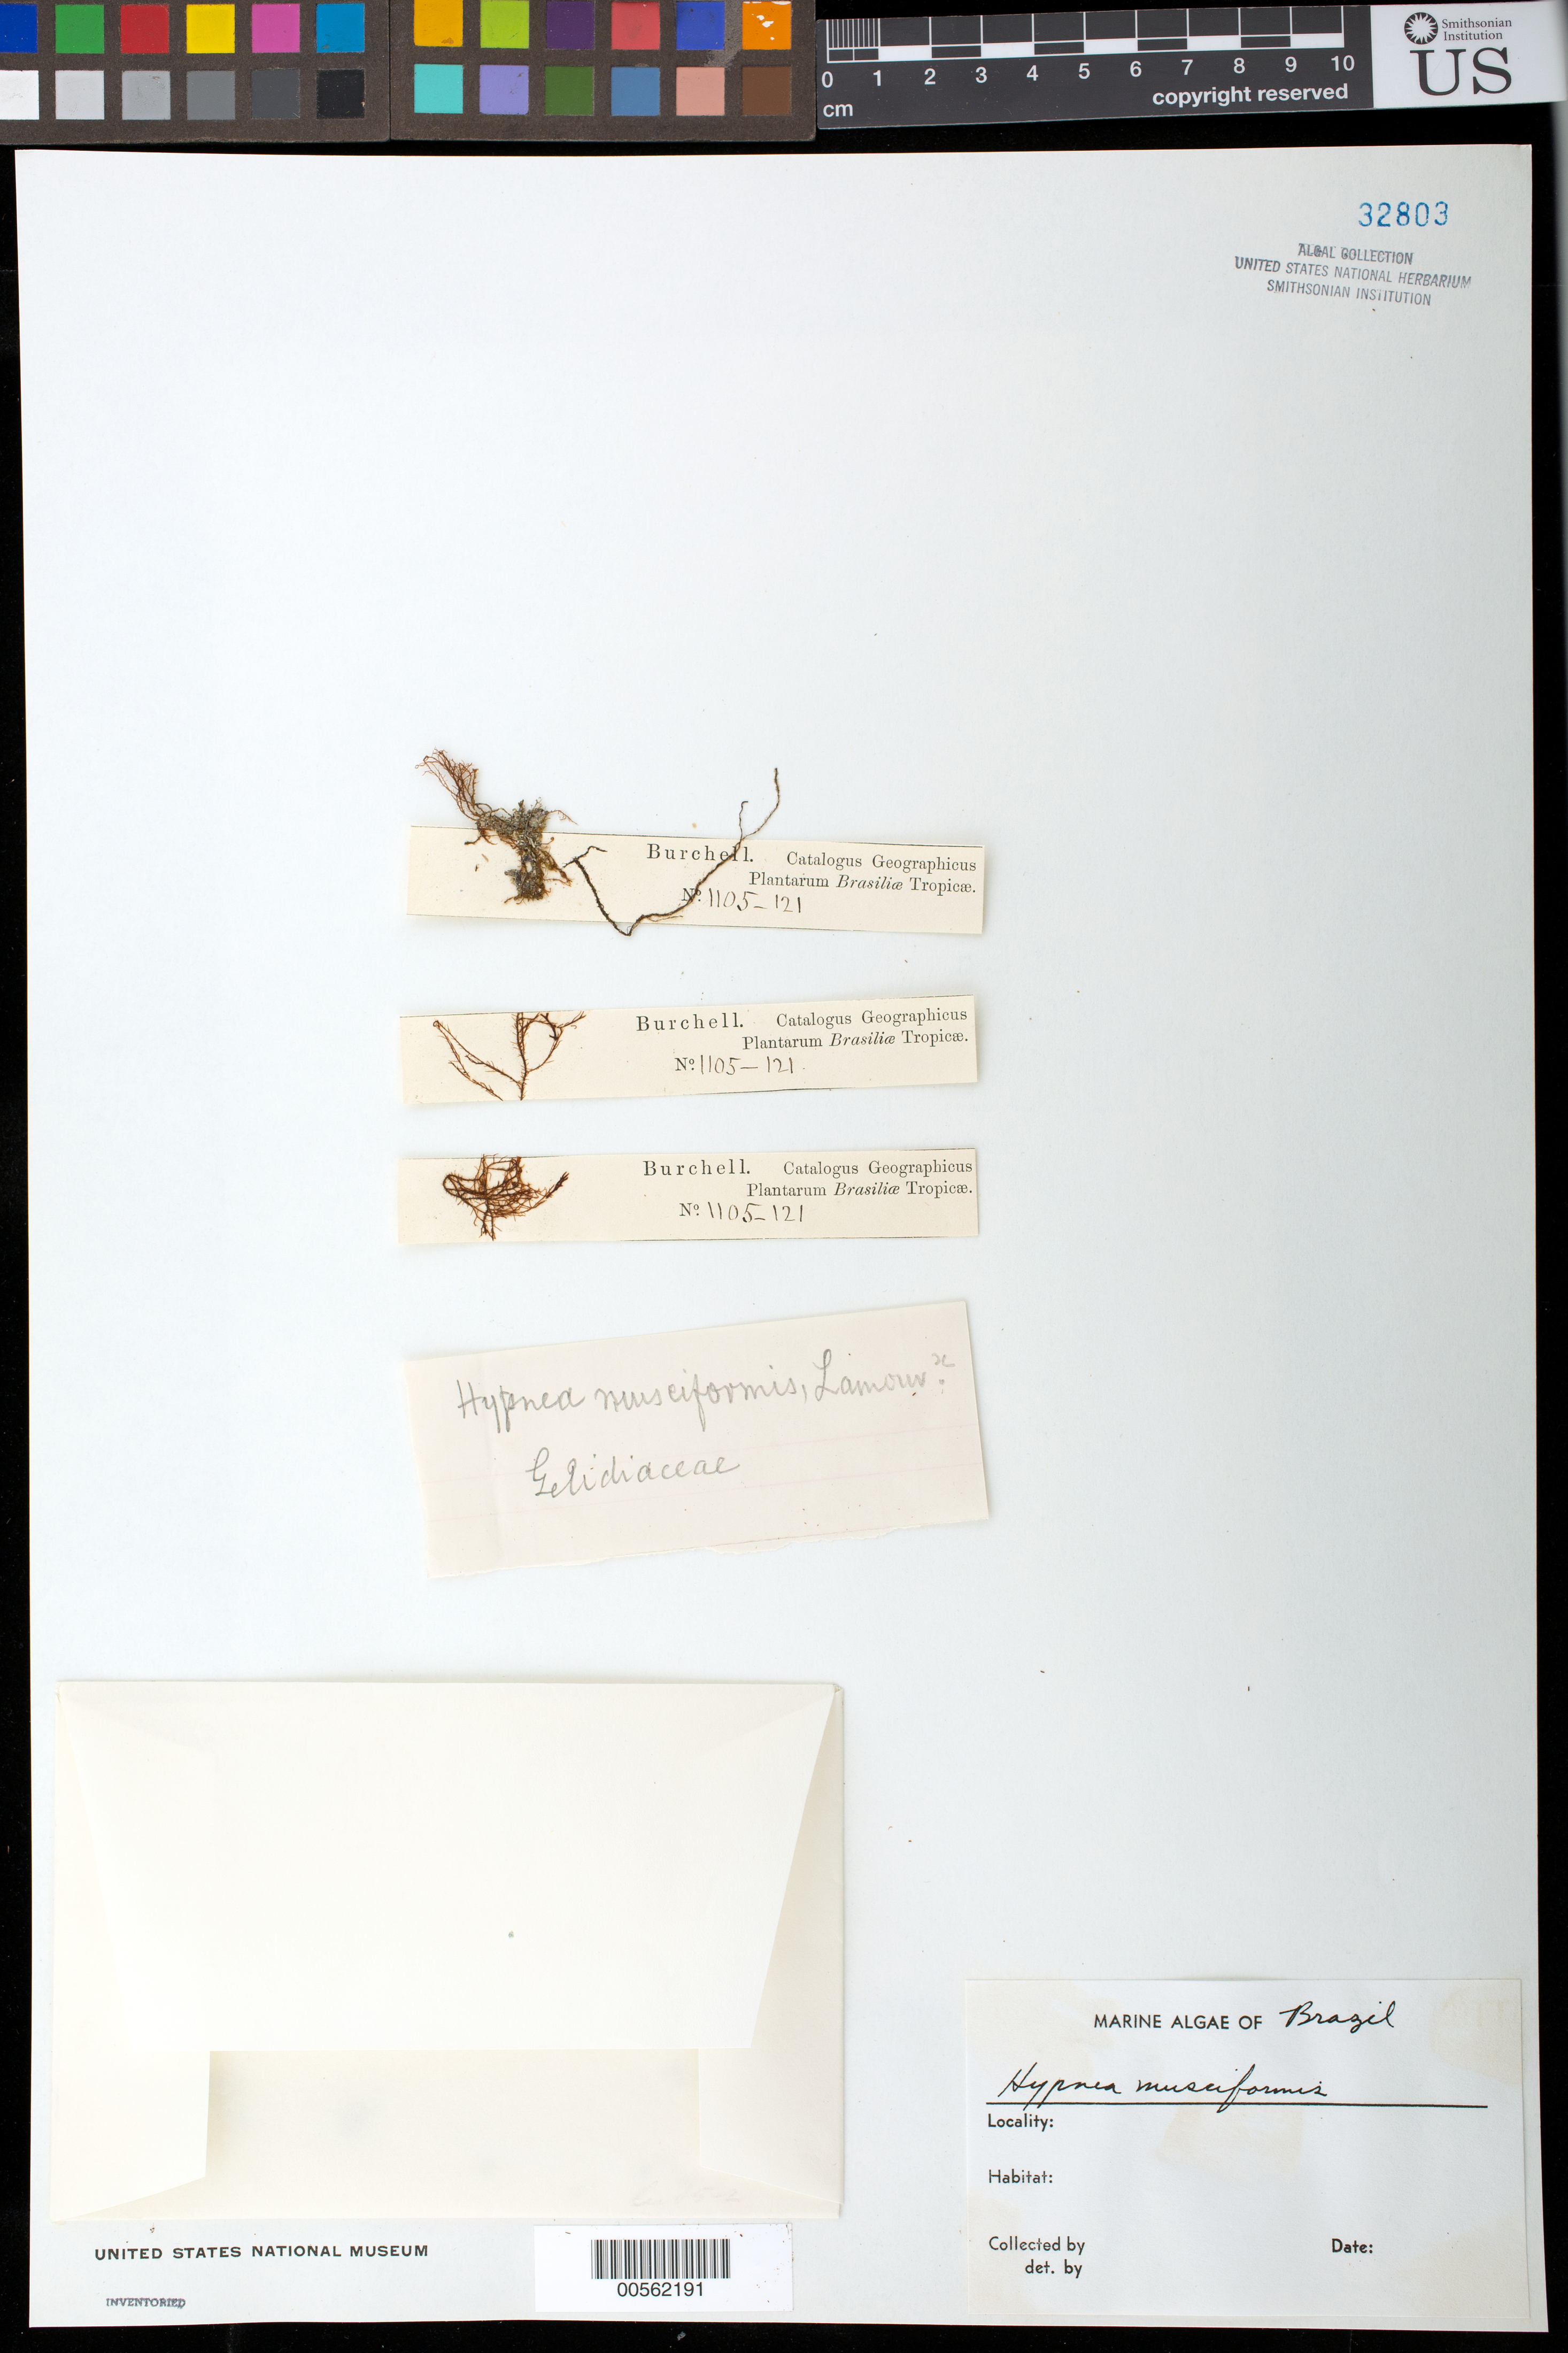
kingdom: Plantae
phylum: Rhodophyta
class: Florideophyceae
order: Gigartinales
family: Cystocloniaceae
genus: Hypnea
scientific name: Hypnea musciformis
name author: (Wulfen) J.V.Lamouroux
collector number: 1105-121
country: Brazil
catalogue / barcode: US 32803